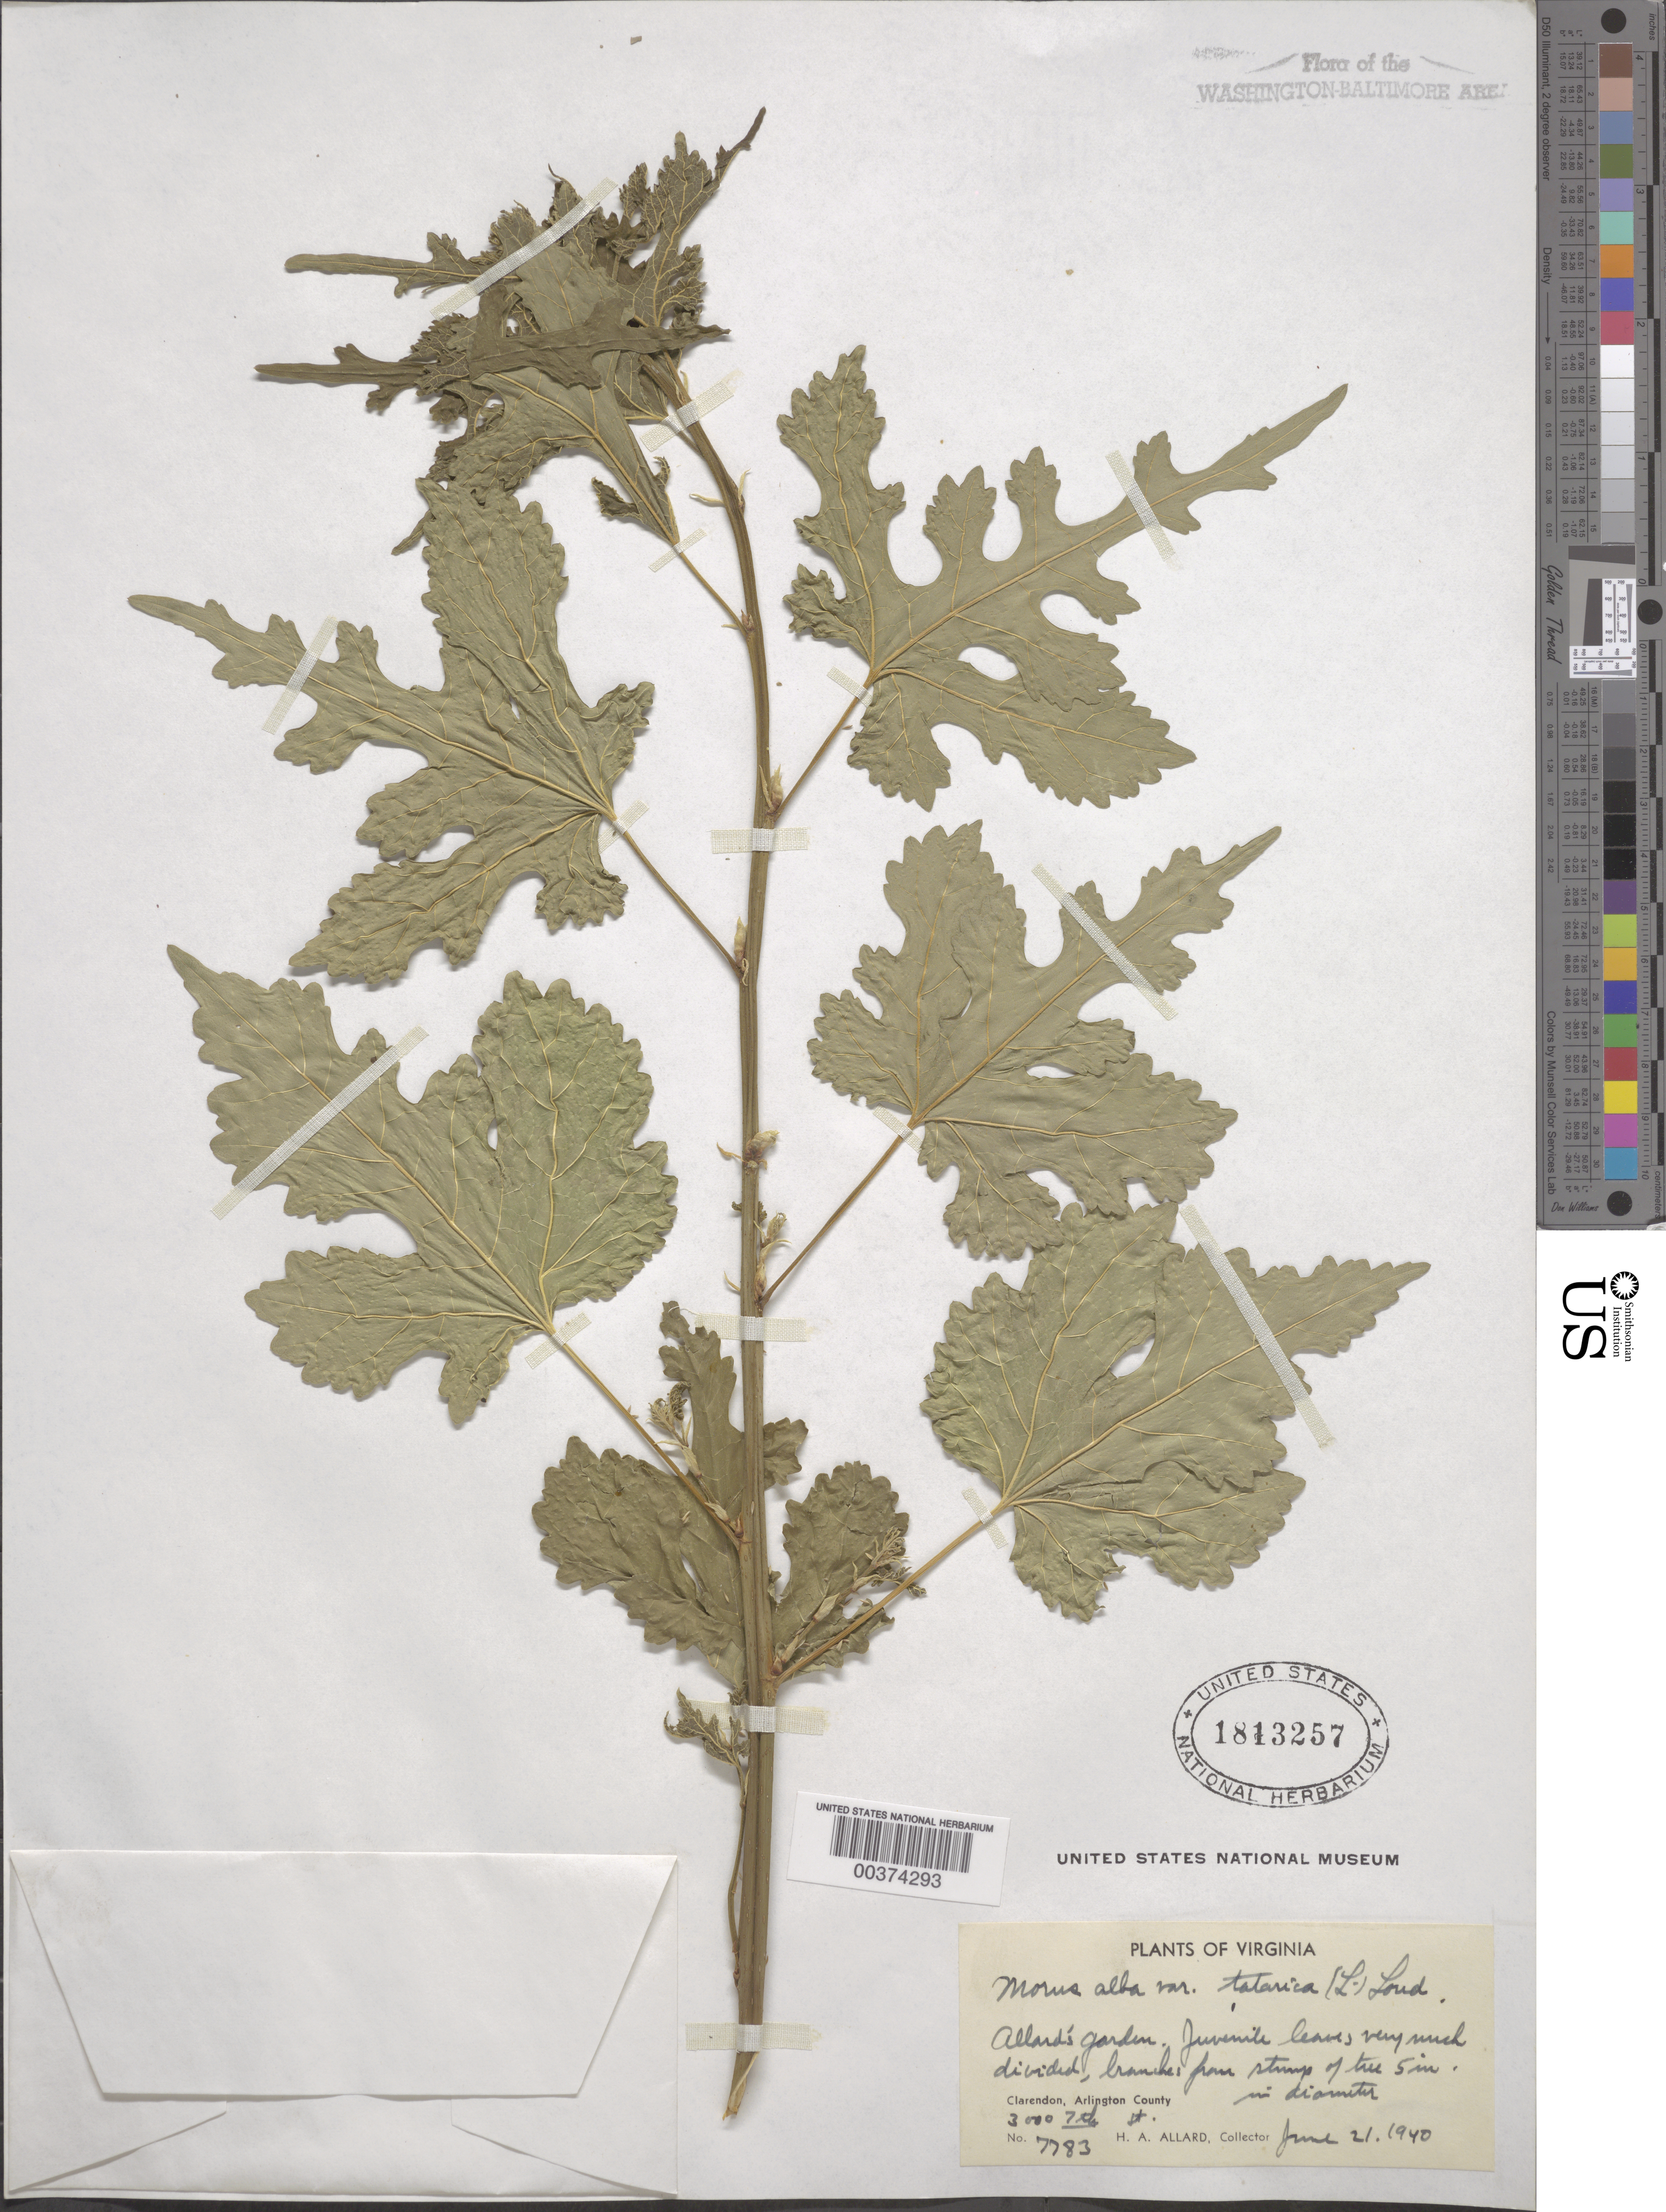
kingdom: Plantae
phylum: Tracheophyta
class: Magnoliopsida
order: Rosales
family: Moraceae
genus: Morus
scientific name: Morus alba var. tatarica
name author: (L.) Loudon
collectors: H. A. Allard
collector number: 7783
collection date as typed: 21 Jun 1940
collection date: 1940-06-21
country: United States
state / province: Virginia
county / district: Arlington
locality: Clarendon, Allards garden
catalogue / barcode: US 1813257